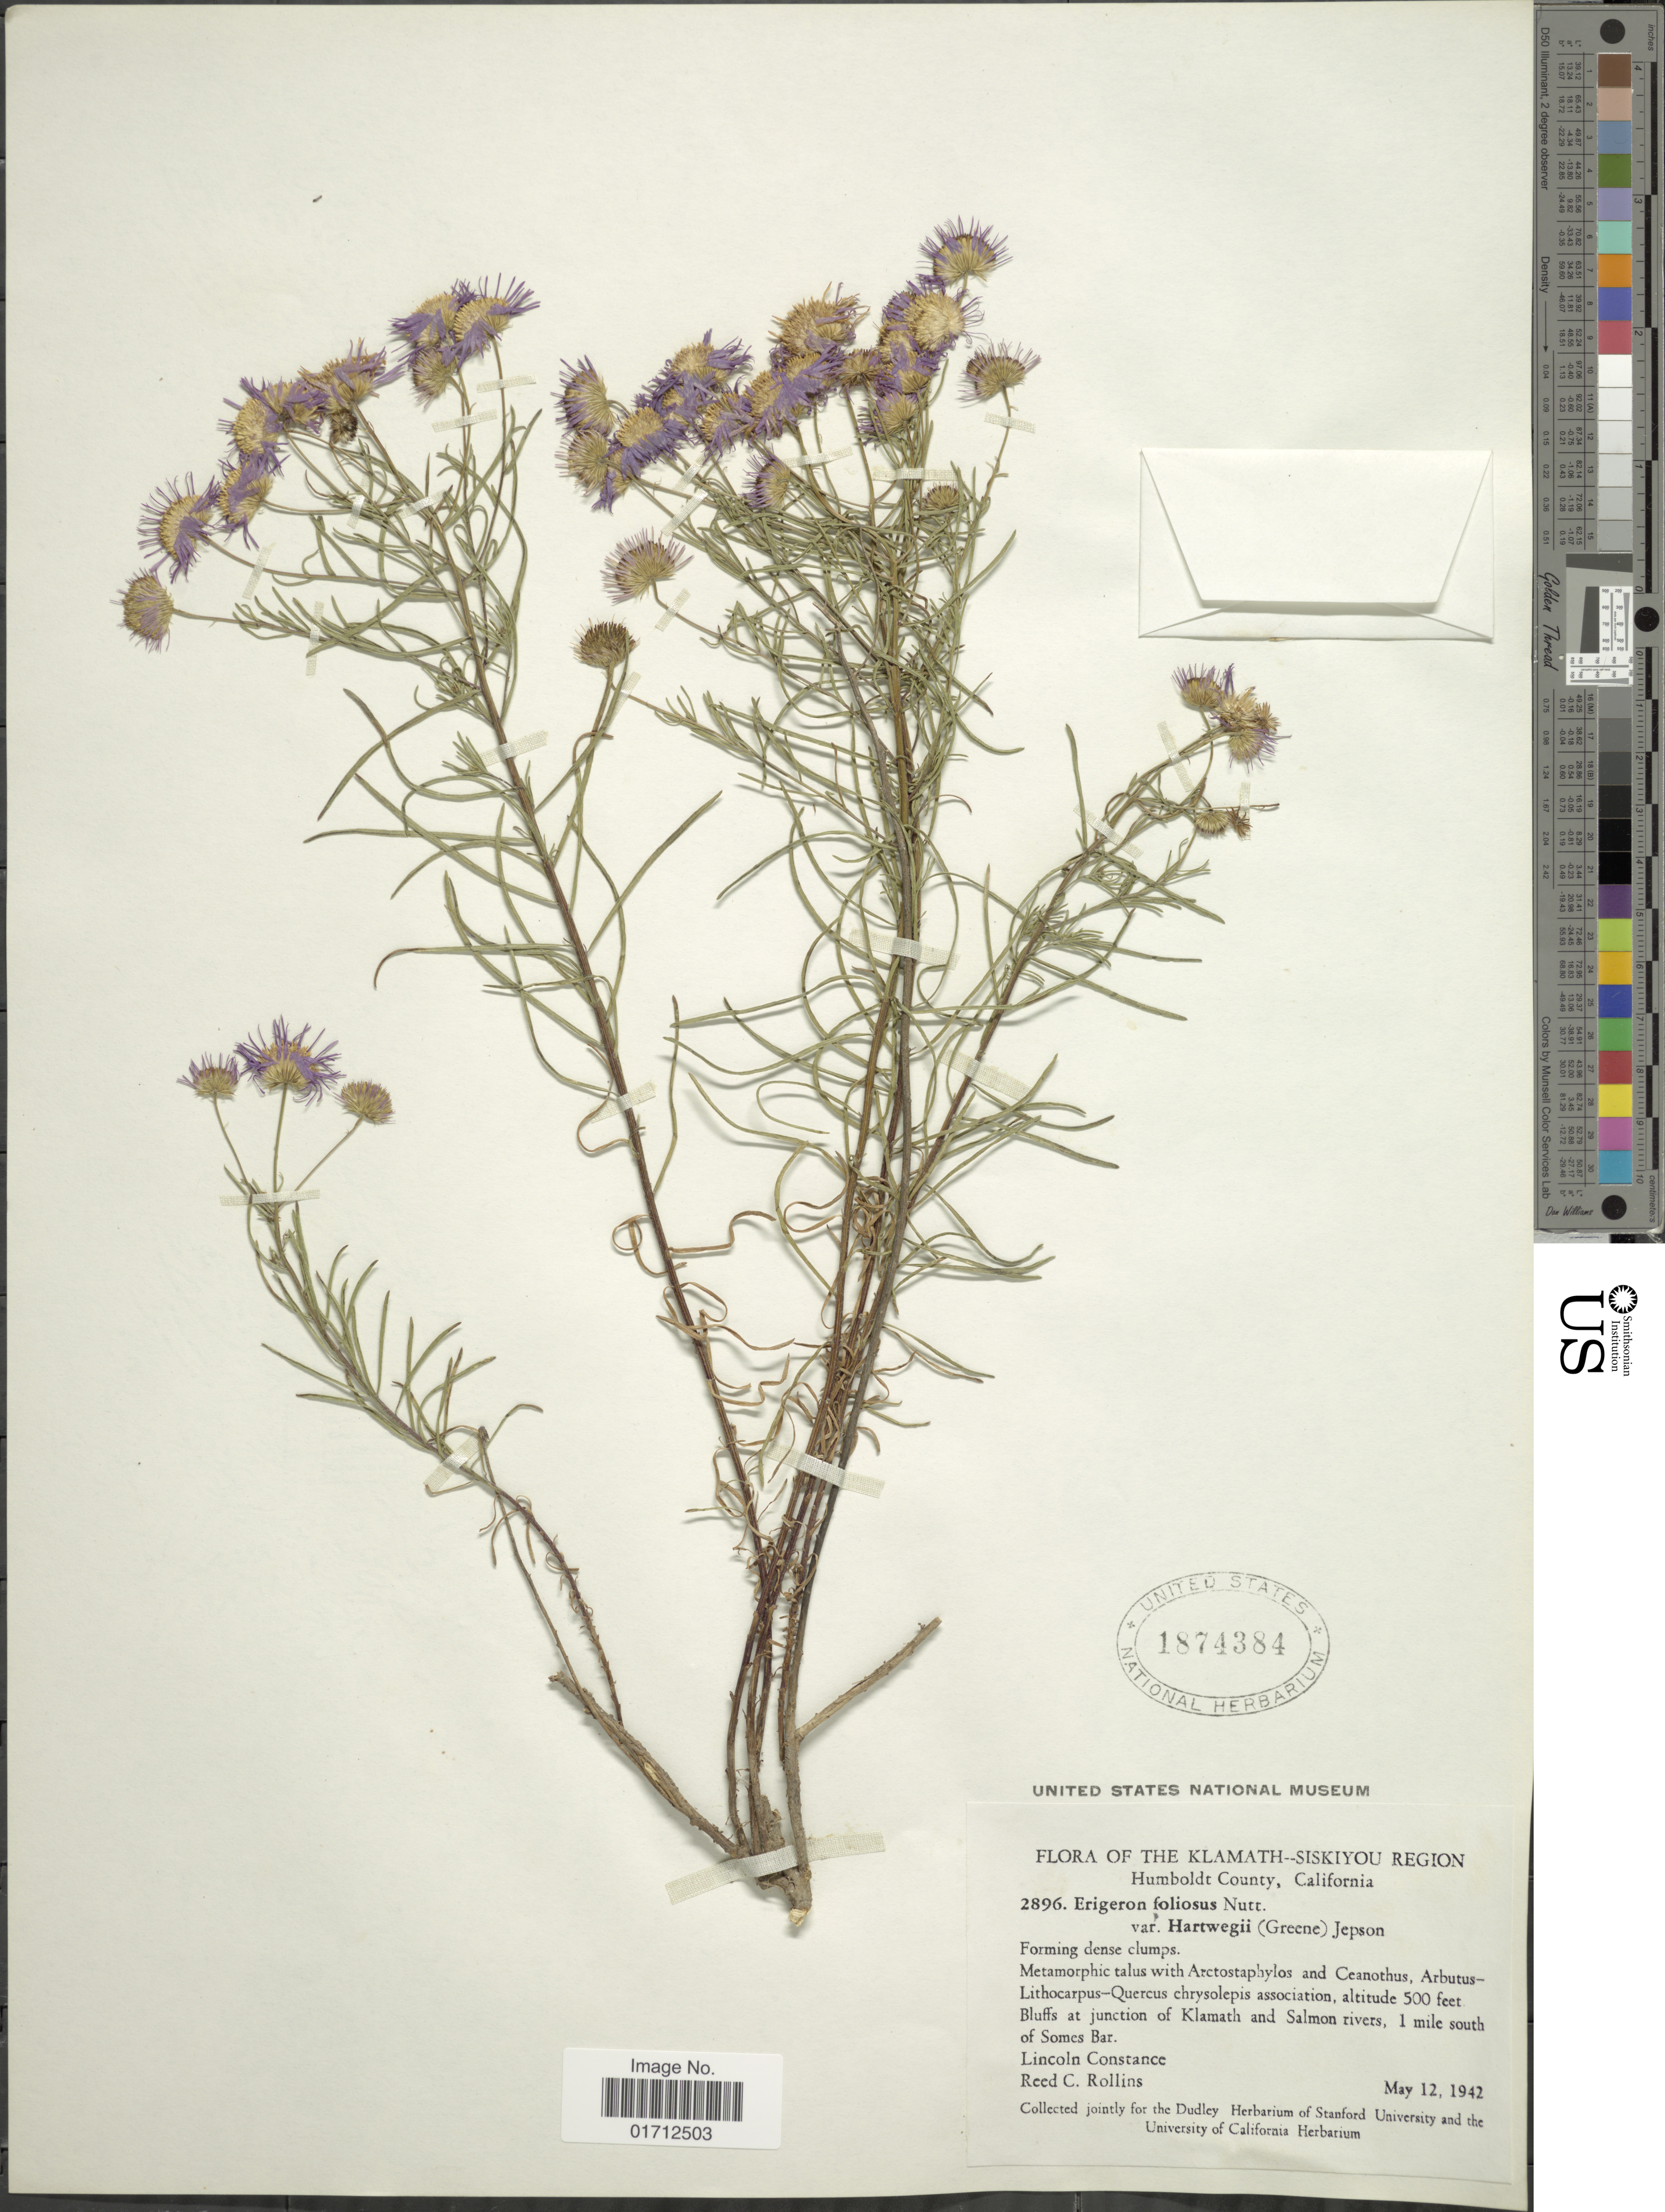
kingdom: Plantae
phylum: Tracheophyta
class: Magnoliopsida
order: Asterales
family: Asteraceae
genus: Erigeron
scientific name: Erigeron foliosus var. hartwegii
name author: (Greene) Jeps.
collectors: L. Constance & R. C. Rollins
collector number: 2896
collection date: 1942-05-12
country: United States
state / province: California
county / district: Humboldt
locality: The Klamath-Siskiyou Region, Humboldt County, Bluffs at junction of Klamath and Salmon Rivers, 1 mile south of Somes Bar.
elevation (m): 152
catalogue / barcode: US 1874384